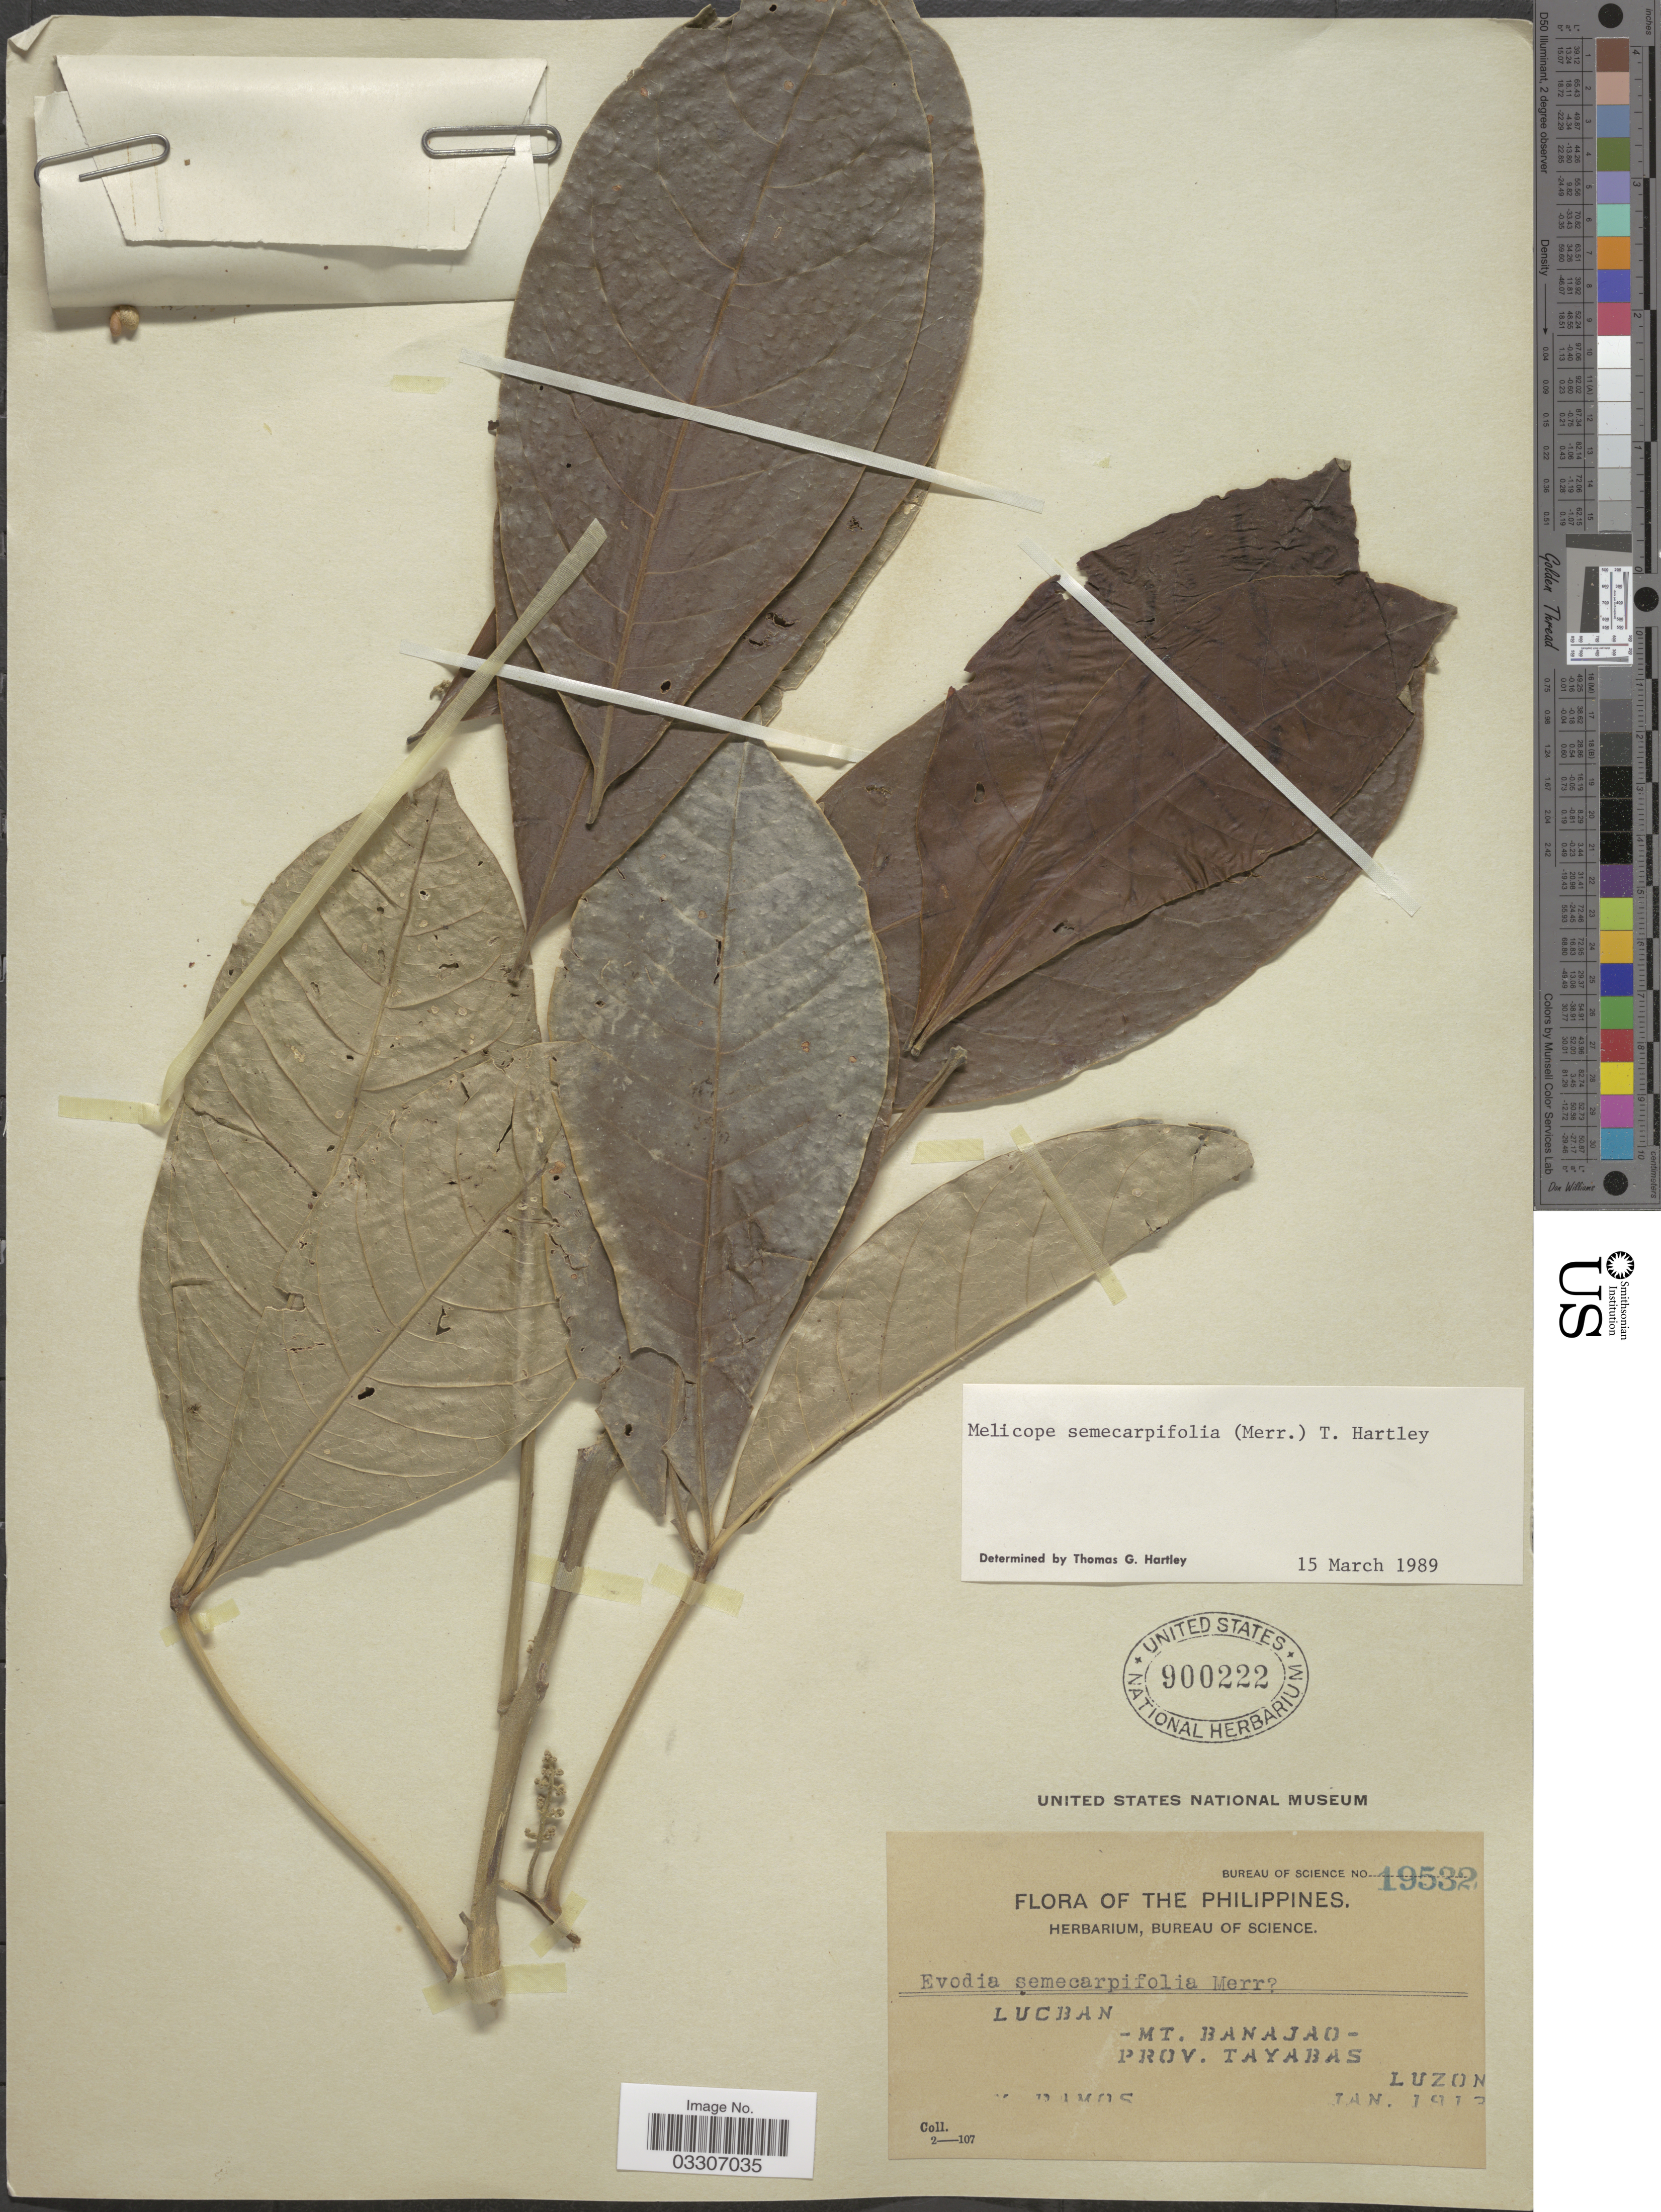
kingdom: Plantae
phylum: Tracheophyta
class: Magnoliopsida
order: Sapindales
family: Rutaceae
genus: Melicope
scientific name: Melicope semecarpifolia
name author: (Merr.) T.G. Hartley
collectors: M. Ramos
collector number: Bureau of Science 19532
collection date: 1913-01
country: Philippines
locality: Lucban -Mt. Banajao- Prov. Tayabas Luzon.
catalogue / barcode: US 900222